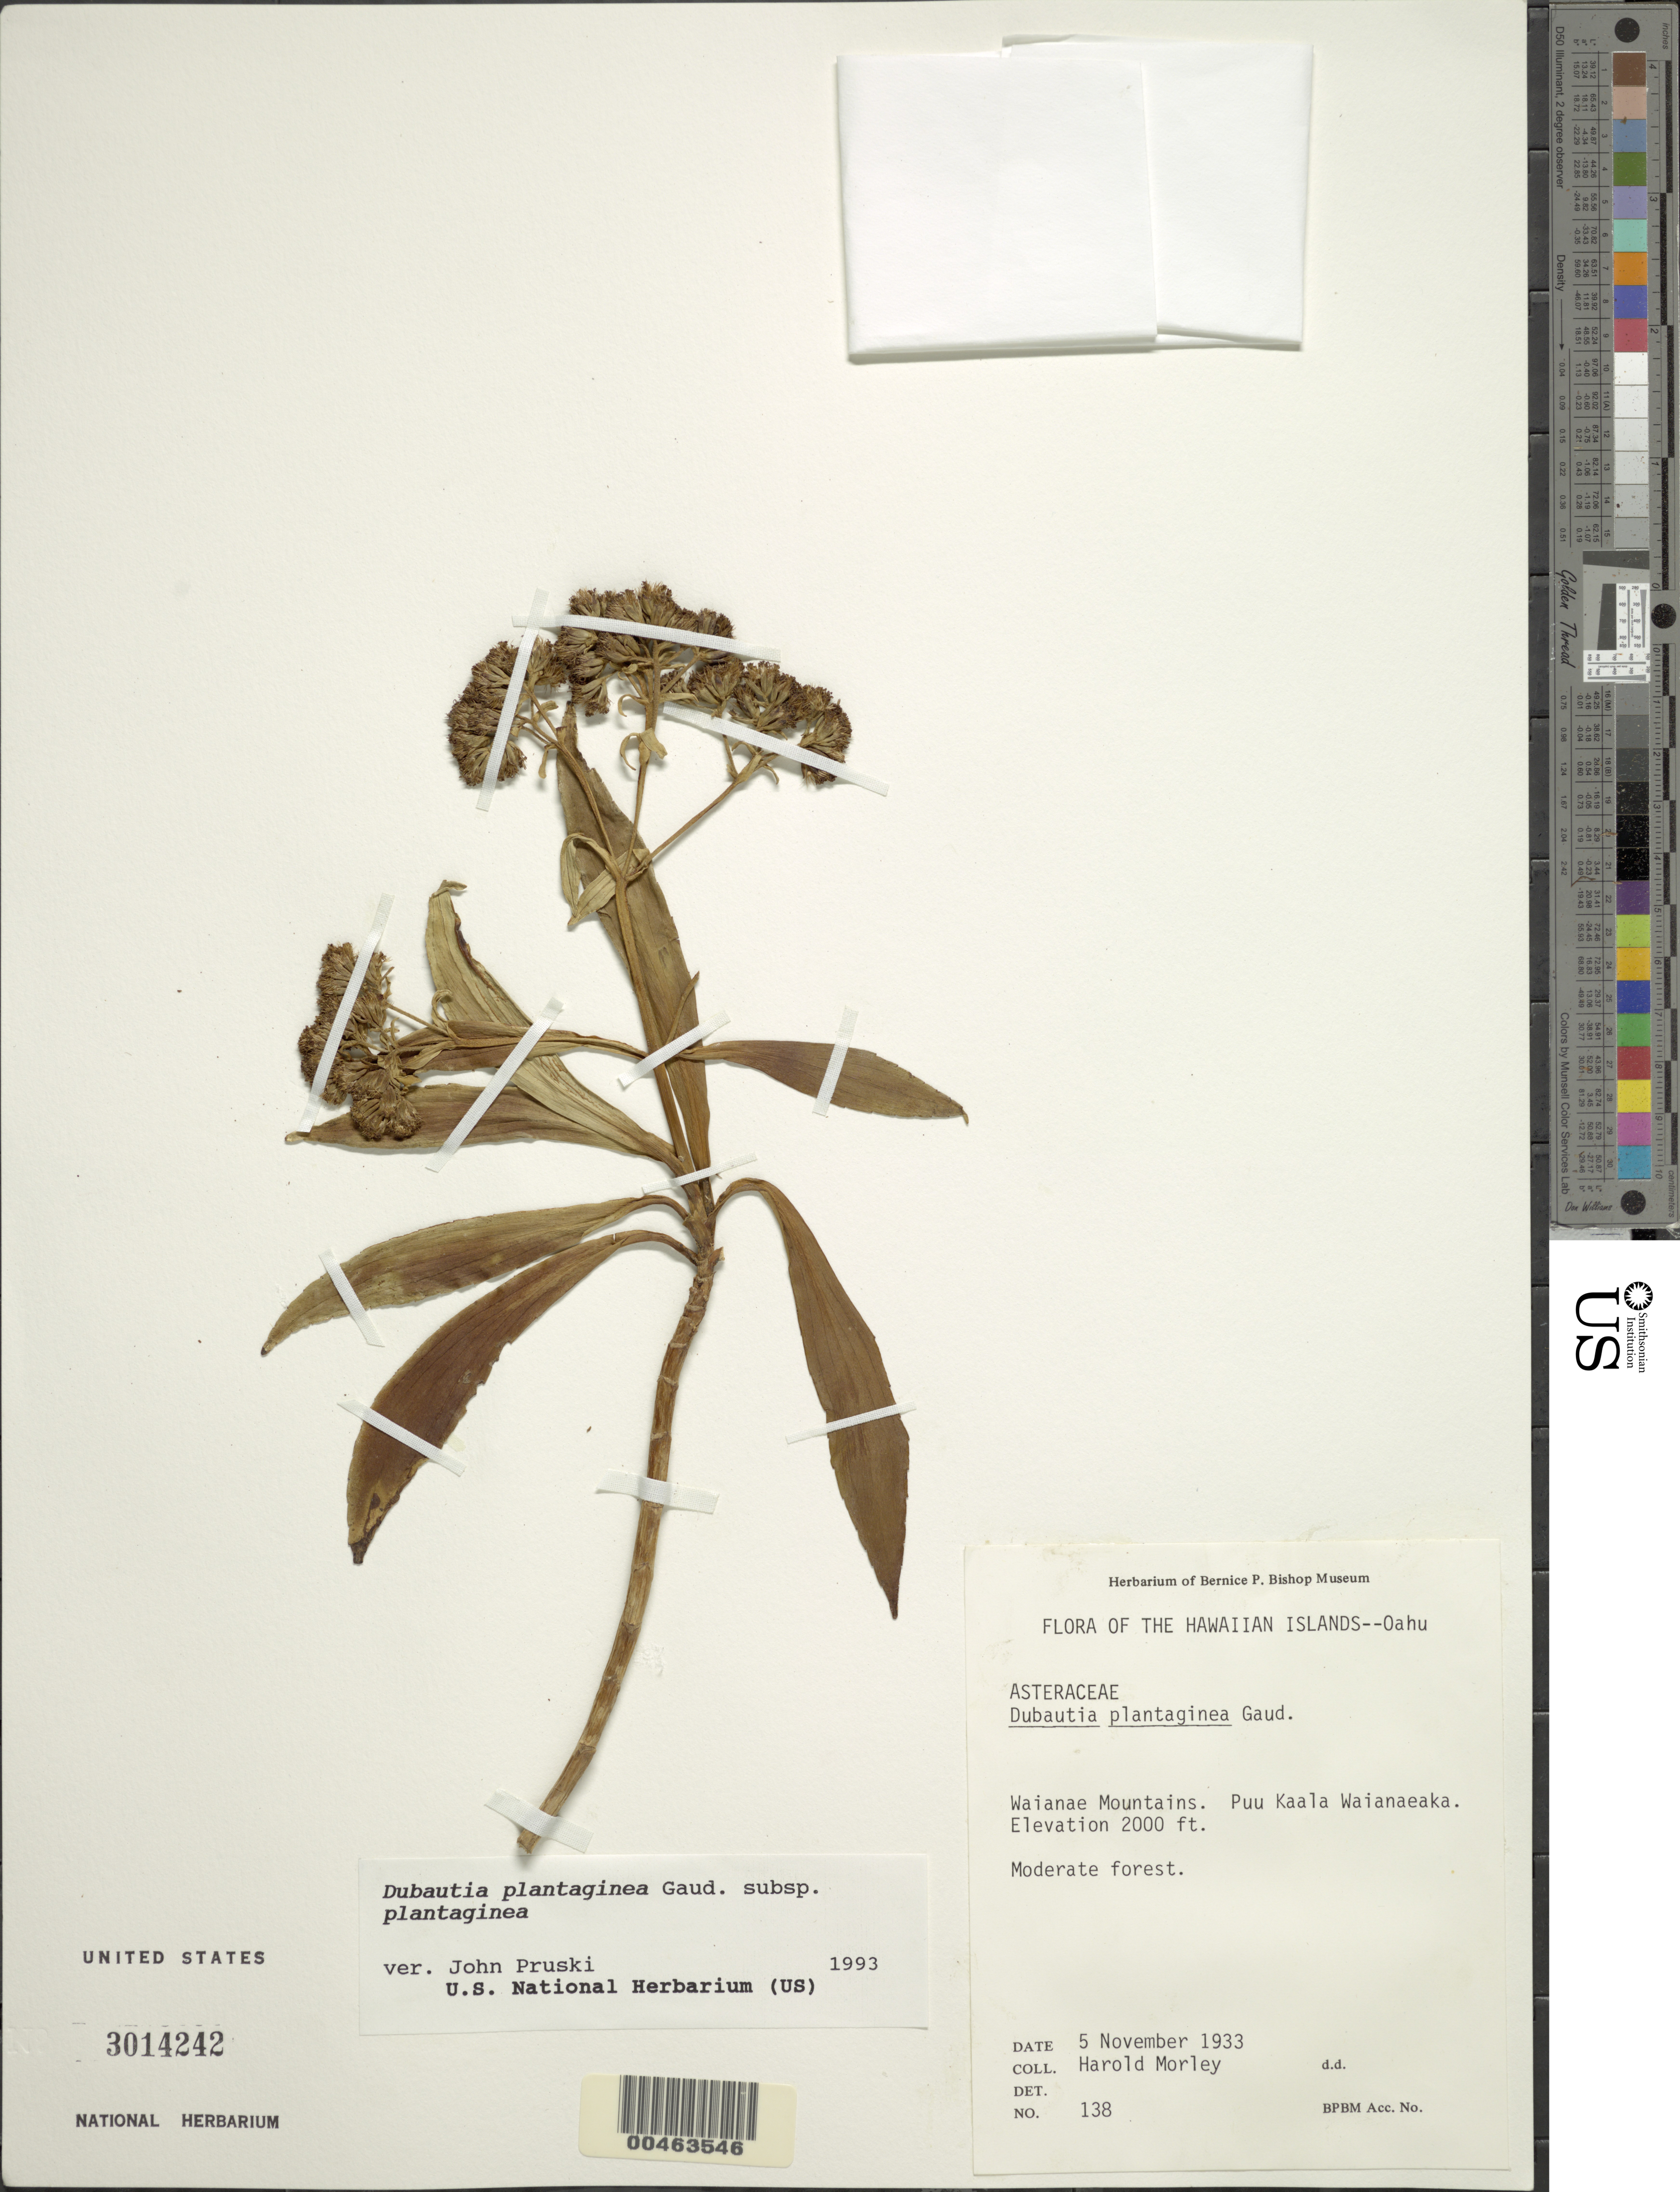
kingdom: Plantae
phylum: Tracheophyta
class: Magnoliopsida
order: Asterales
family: Asteraceae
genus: Dubautia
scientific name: Dubautia plantaginea subsp. plantaginea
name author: Gaudich.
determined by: Pruski, J. F.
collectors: H. Morley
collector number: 138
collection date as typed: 5 Nov 1933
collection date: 1933-11-05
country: United States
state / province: Hawaii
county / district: Honolulu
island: Oahu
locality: Waianae Mountains. Puu Kaala Waianaeaka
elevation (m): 610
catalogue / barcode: US 3014242